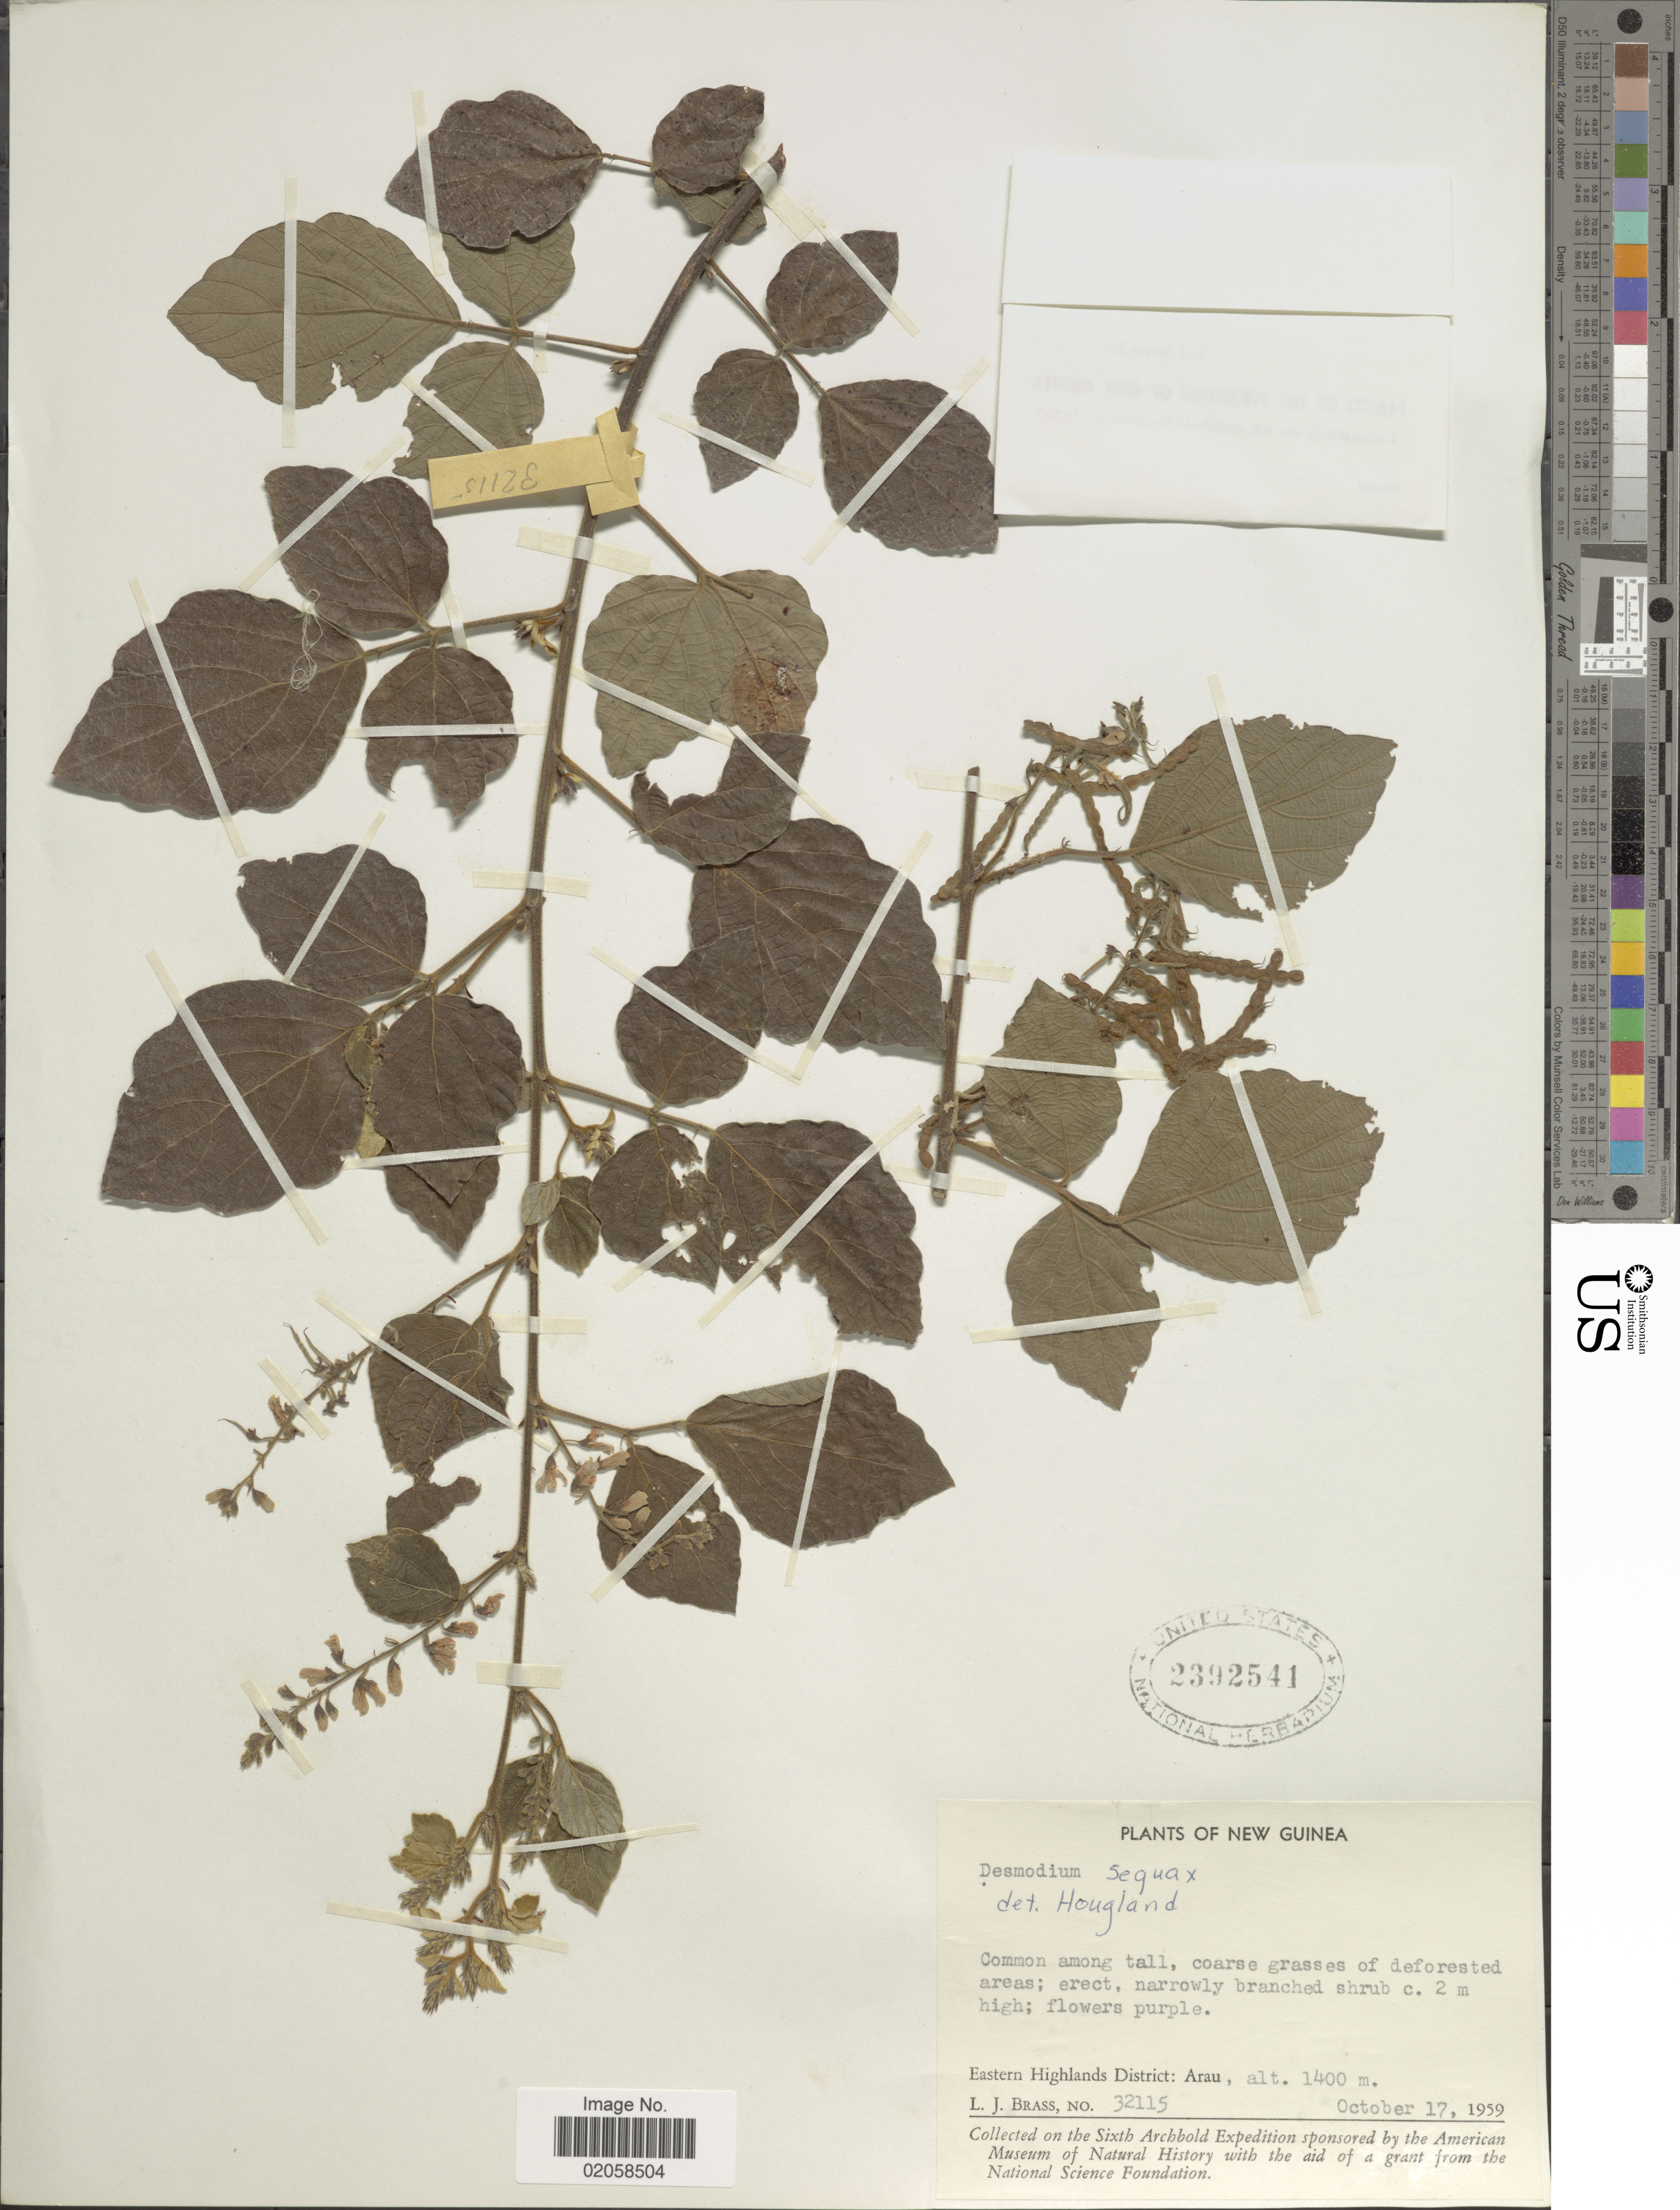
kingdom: Plantae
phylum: Tracheophyta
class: Magnoliopsida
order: Fabales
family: Fabaceae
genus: Puhuaea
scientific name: Puhuaea sequax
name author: (Wall.) H. Ohashi & K. Ohashi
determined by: Strong, Mark T., (BOT), Smithsonian Institution - National Museum of Natural History (UNITED STATES)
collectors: L. J. Brass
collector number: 32115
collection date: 1959-10-17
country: Papua New Guinea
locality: New Guinea, Eastern Highlands District: Arau.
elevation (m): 1400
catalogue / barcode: US 2392541